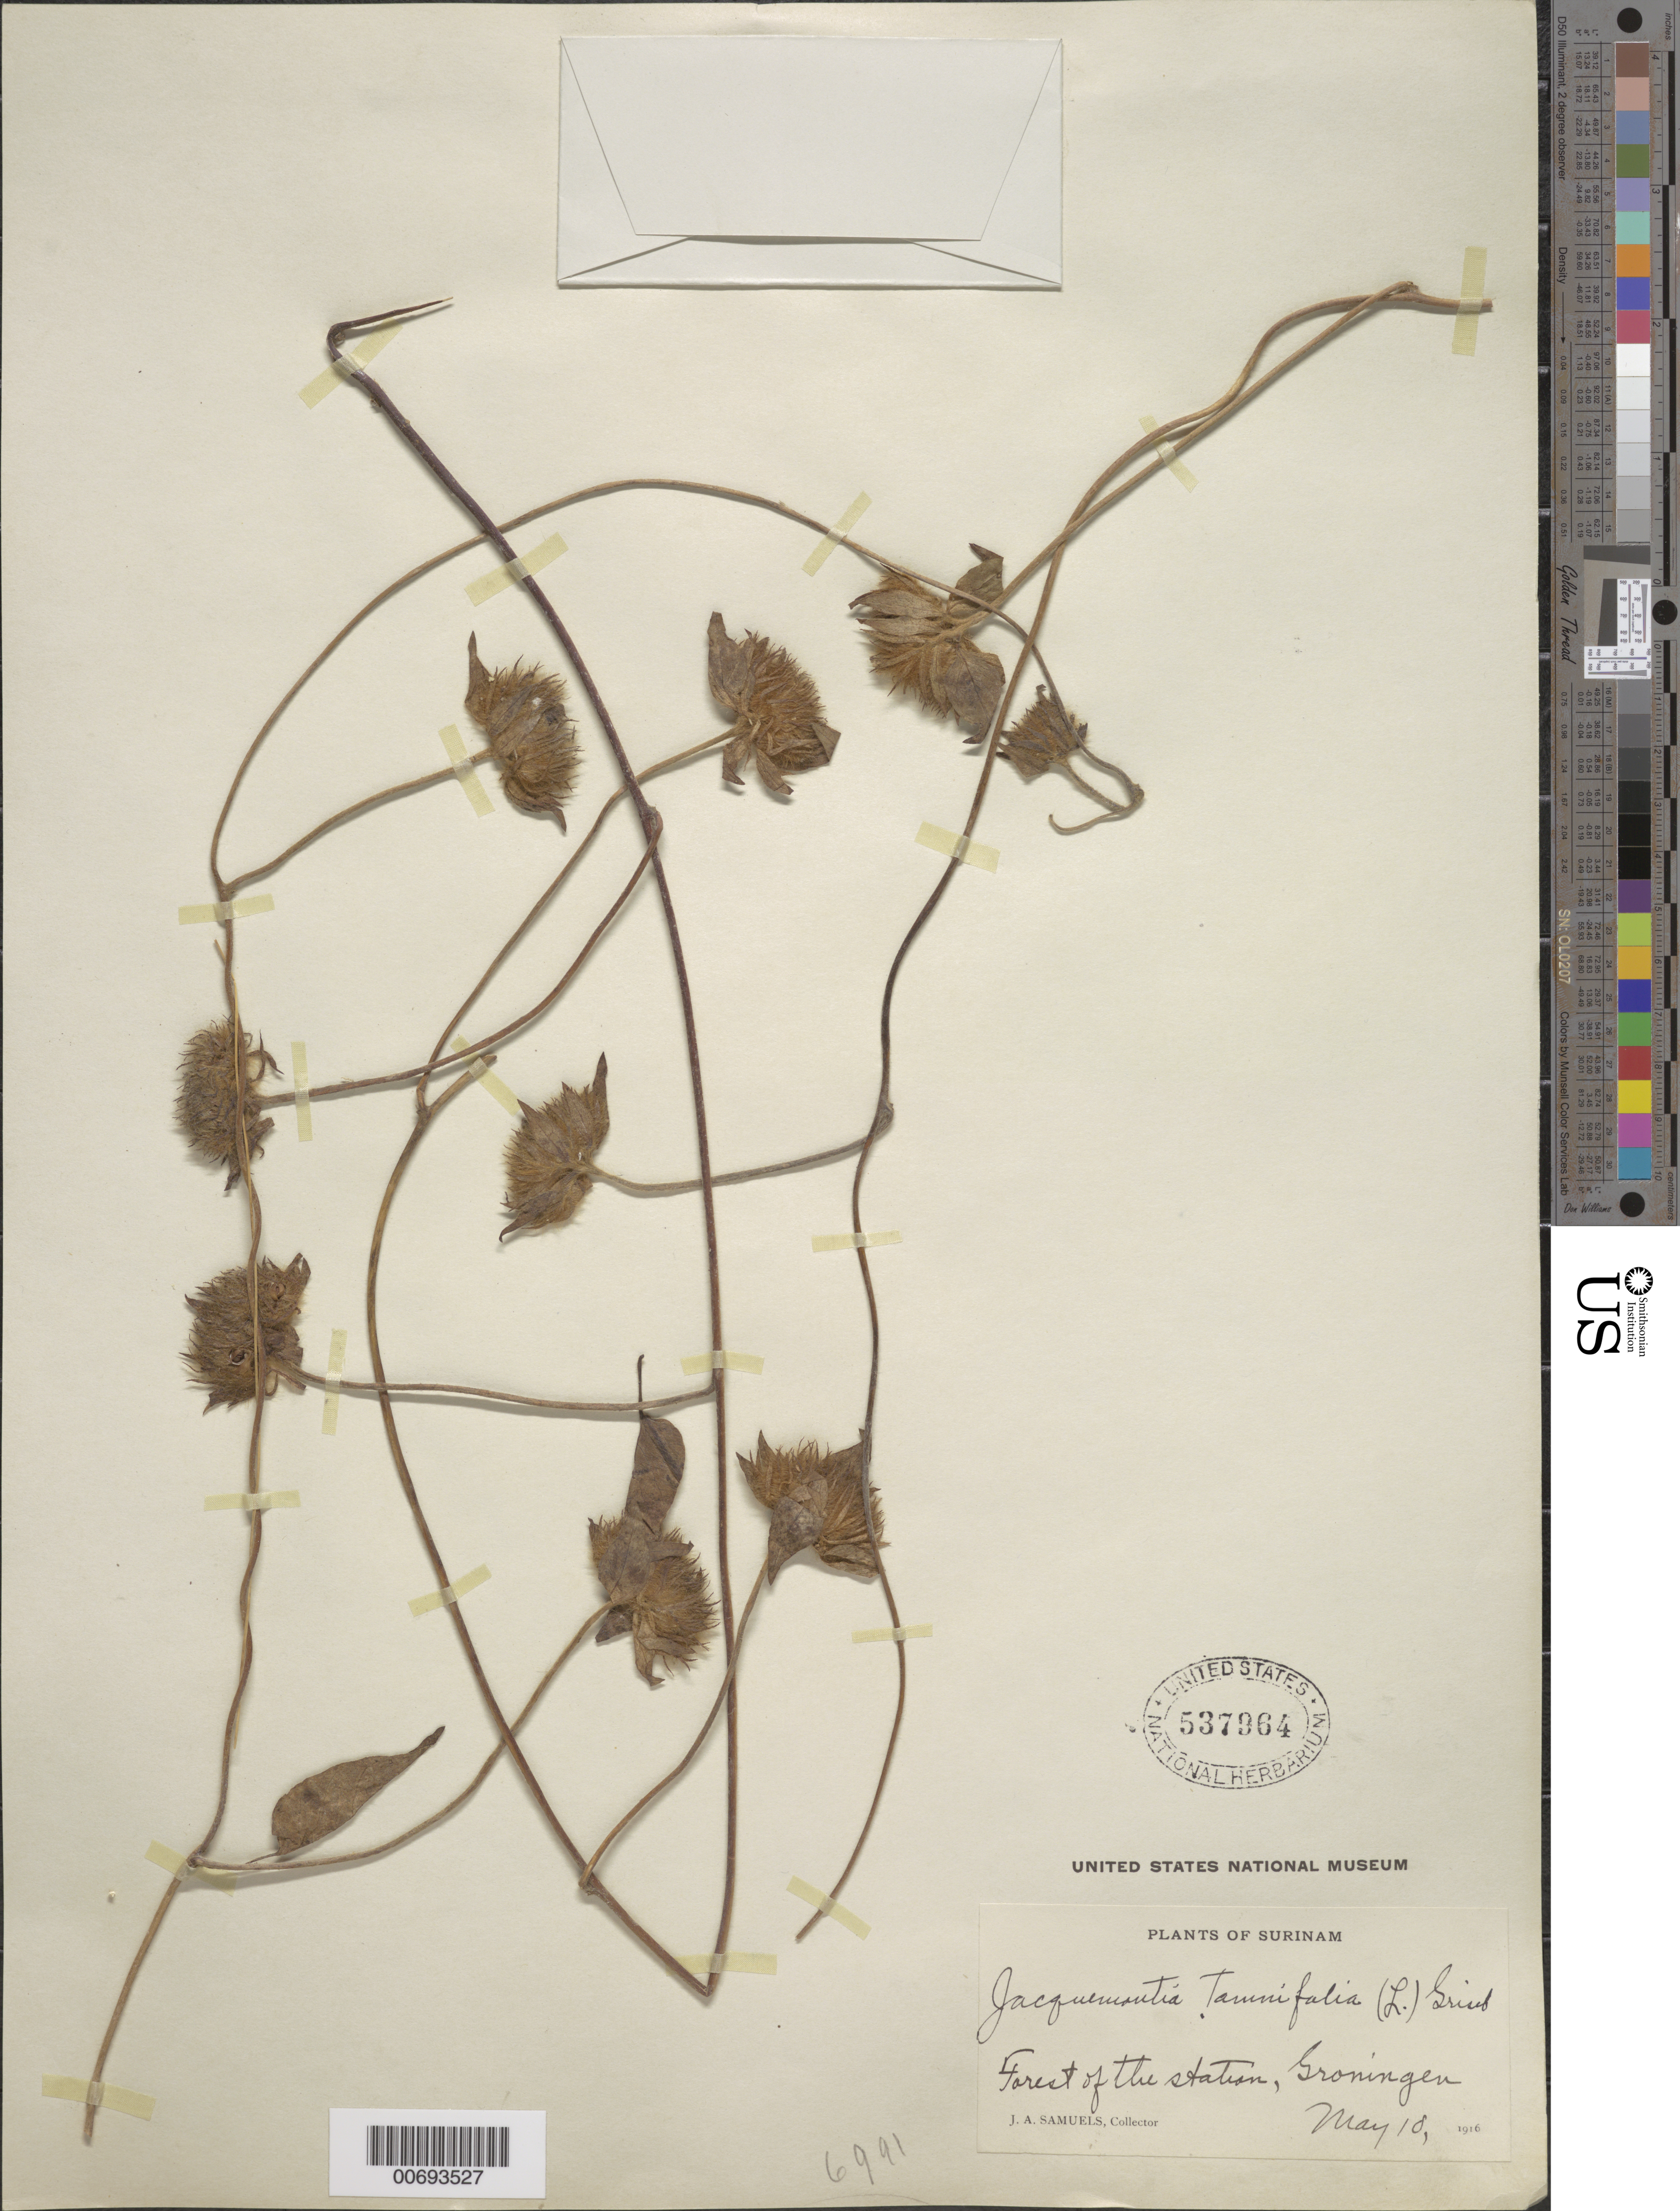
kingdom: Plantae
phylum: Tracheophyta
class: Magnoliopsida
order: Solanales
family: Convolvulaceae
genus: Jacquemontia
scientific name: Jacquemontia tamnifolia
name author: (L.) Griseb.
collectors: J. A. Samuels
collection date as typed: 10-May-16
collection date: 1916-05-10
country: Suriname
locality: Groningen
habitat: Forest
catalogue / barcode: US 537964